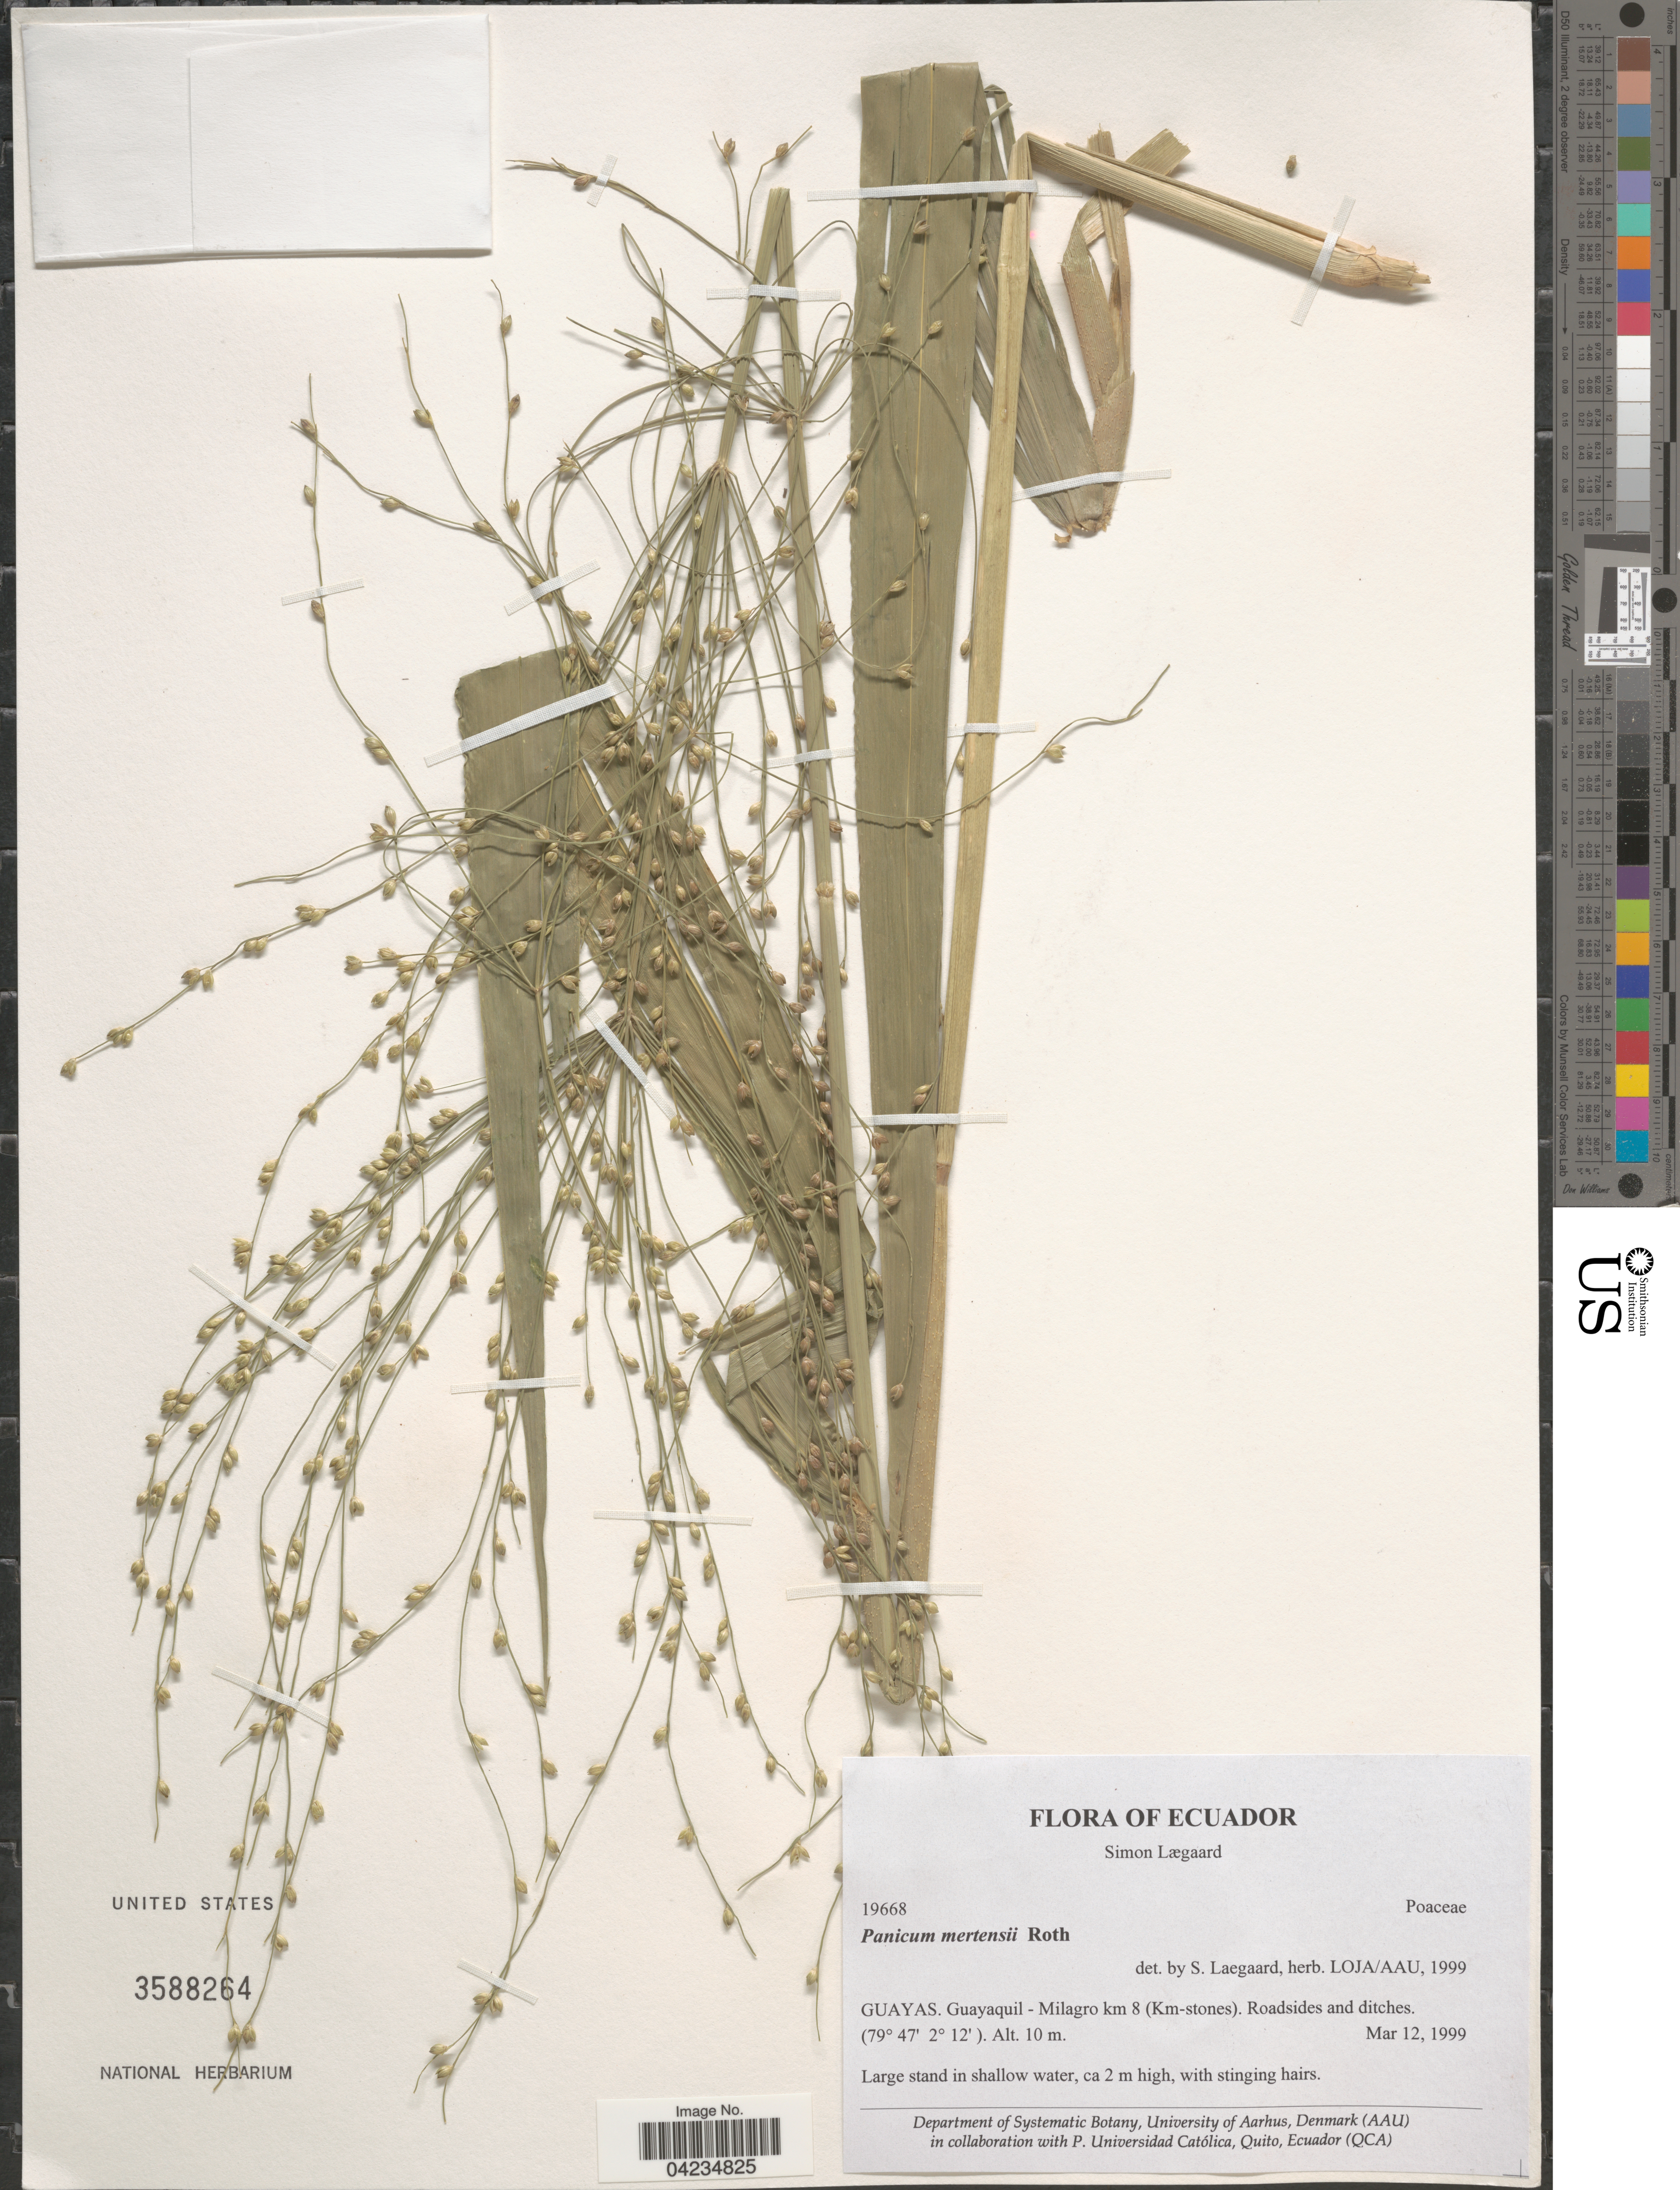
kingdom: Plantae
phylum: Tracheophyta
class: Liliopsida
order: Poales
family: Poaceae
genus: Stephostachys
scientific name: Stephostachys mertensii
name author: (Roth) Zuloaga & Marrone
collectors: S. Lægaard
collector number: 19668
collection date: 1999-03-12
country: Ecuador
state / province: Guayas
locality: Guayaquil - Milagro km 8 (Km-stones).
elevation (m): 10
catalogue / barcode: US 3588264